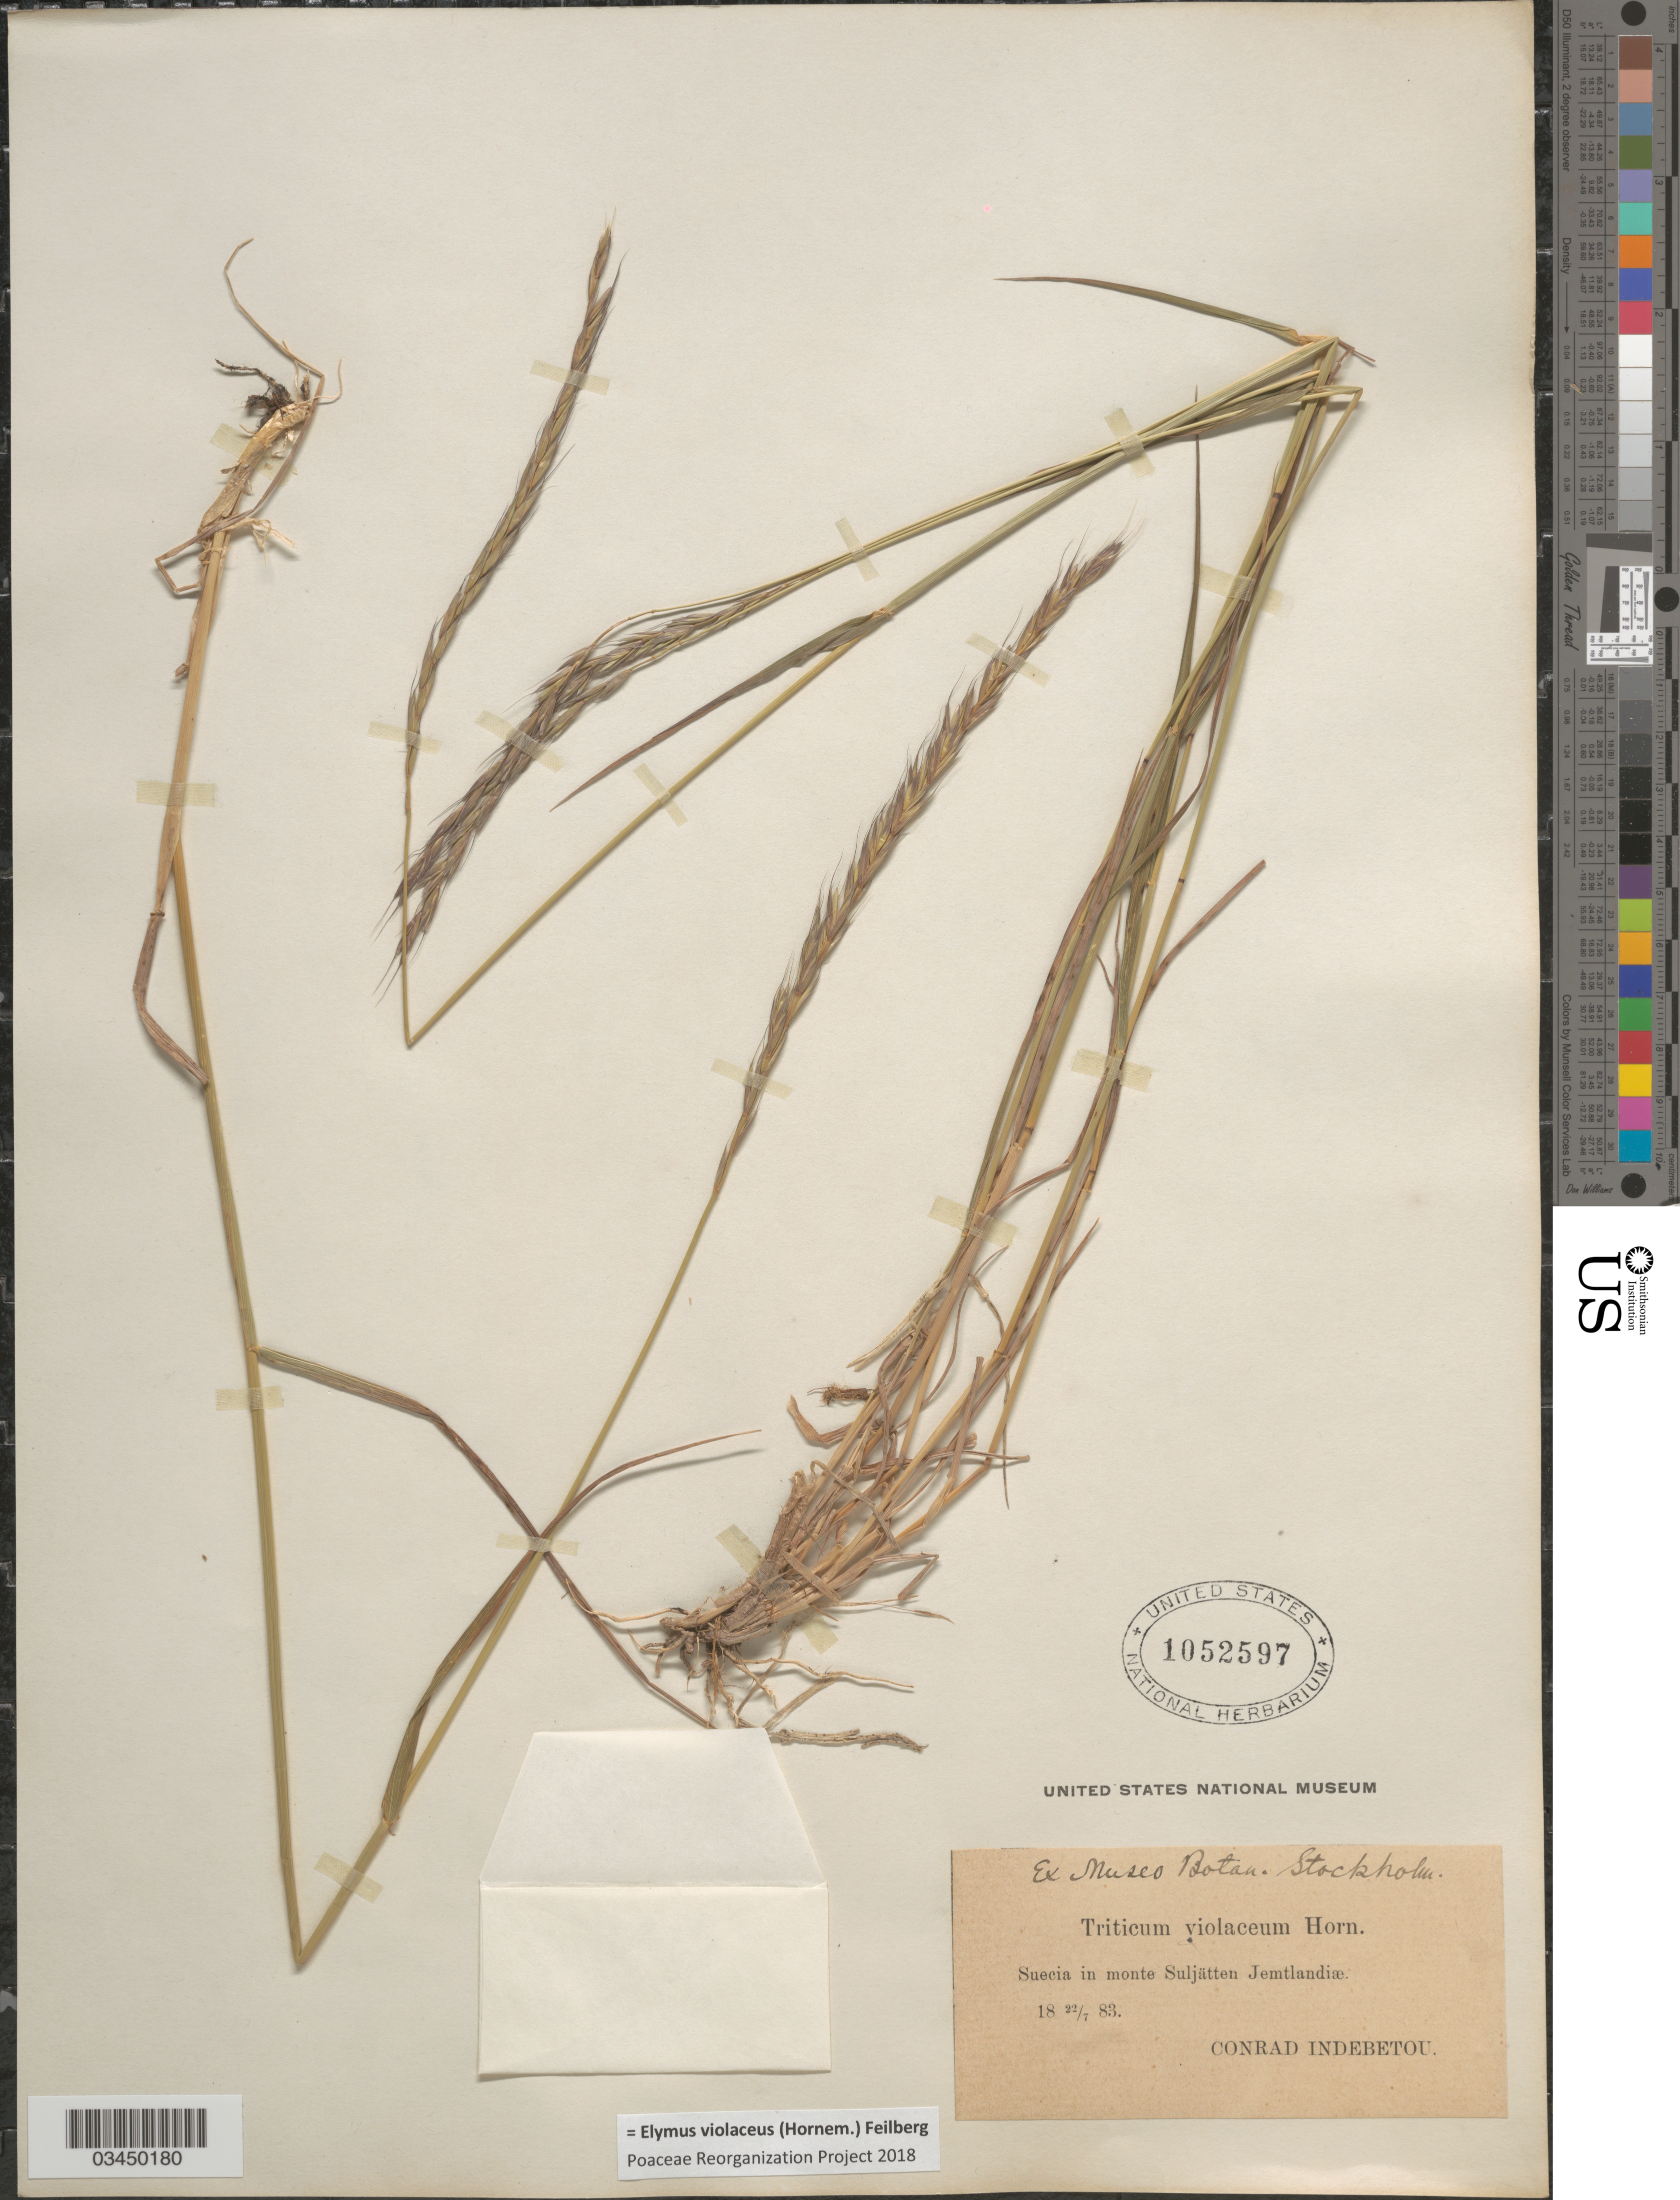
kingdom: Plantae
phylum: Tracheophyta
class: Liliopsida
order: Poales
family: Poaceae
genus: Elymus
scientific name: Elymus violaceus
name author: (Hornem.) Feilberg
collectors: C. Indebetou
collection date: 1883-07-22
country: Sweden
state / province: Jämtland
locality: Suecia in monte Suljätten Jemtlandiæ.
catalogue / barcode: US 1052597